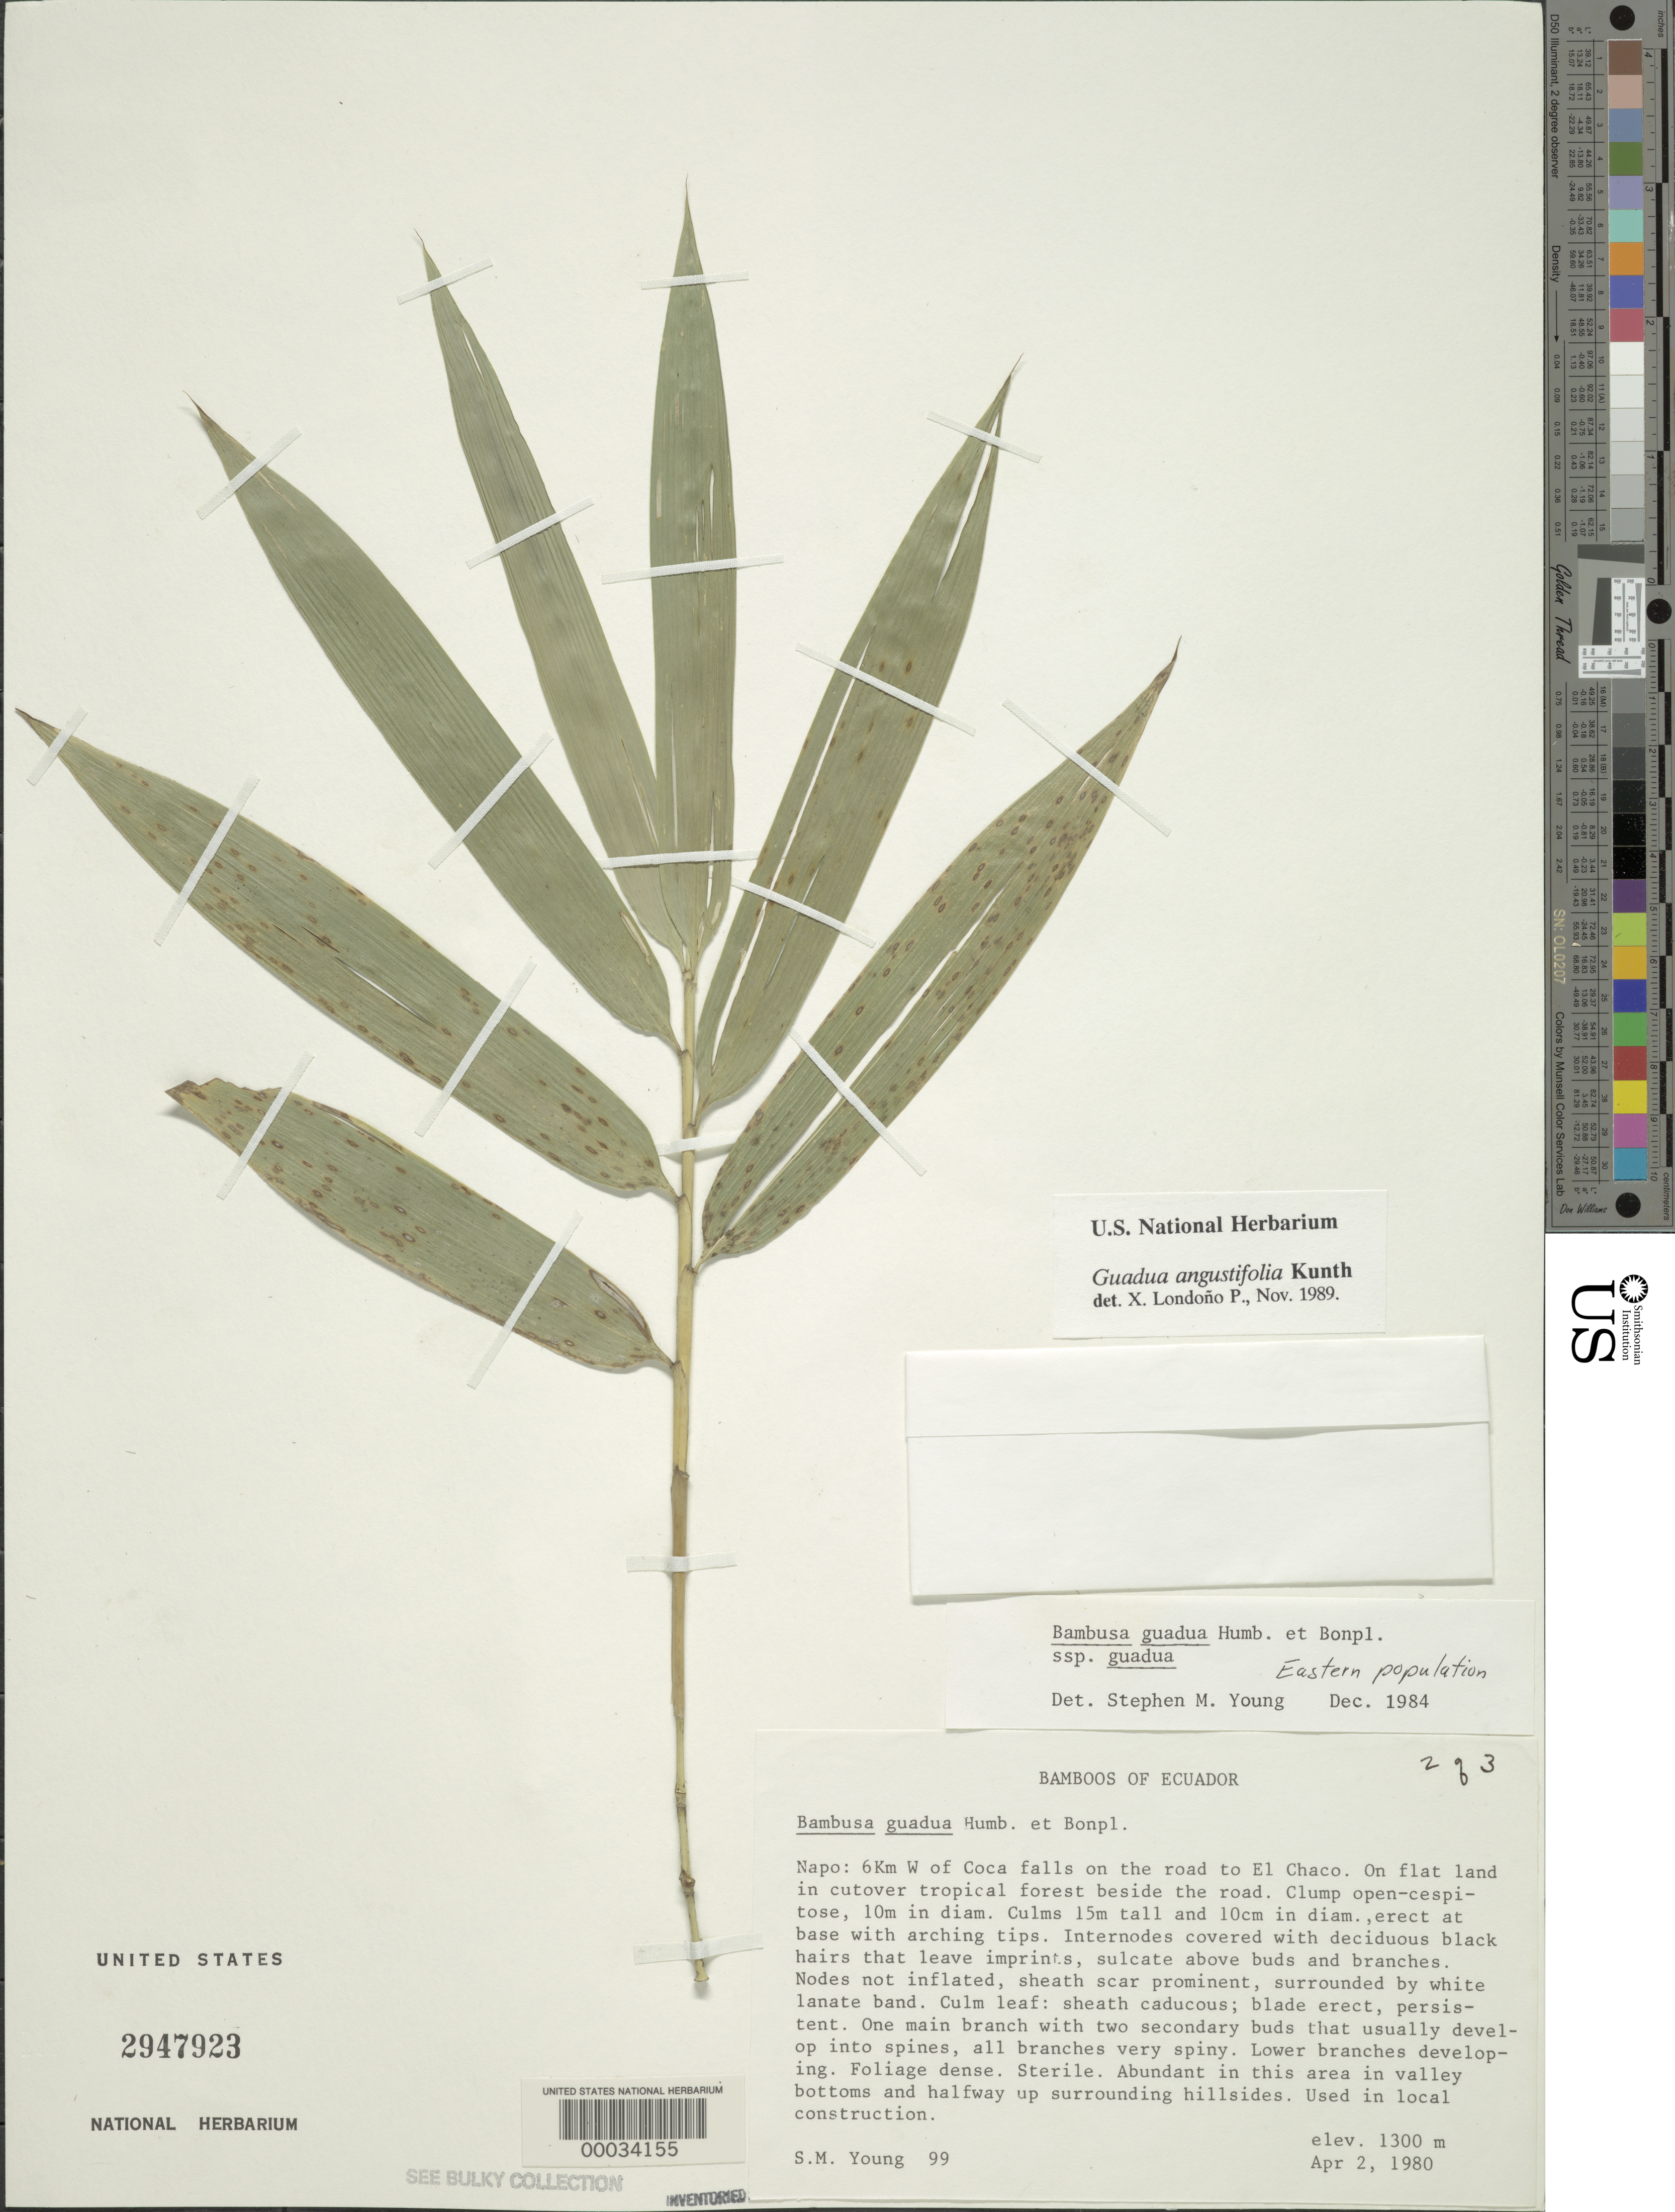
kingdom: Plantae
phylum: Tracheophyta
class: Liliopsida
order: Poales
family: Poaceae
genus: Guadua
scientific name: Guadua angustifolia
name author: Kunth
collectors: S. Young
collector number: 99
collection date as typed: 02 Apr 1980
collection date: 1980-04-02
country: Ecuador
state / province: Napo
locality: Coca falls, el chaco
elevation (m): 1300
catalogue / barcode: US 2947923